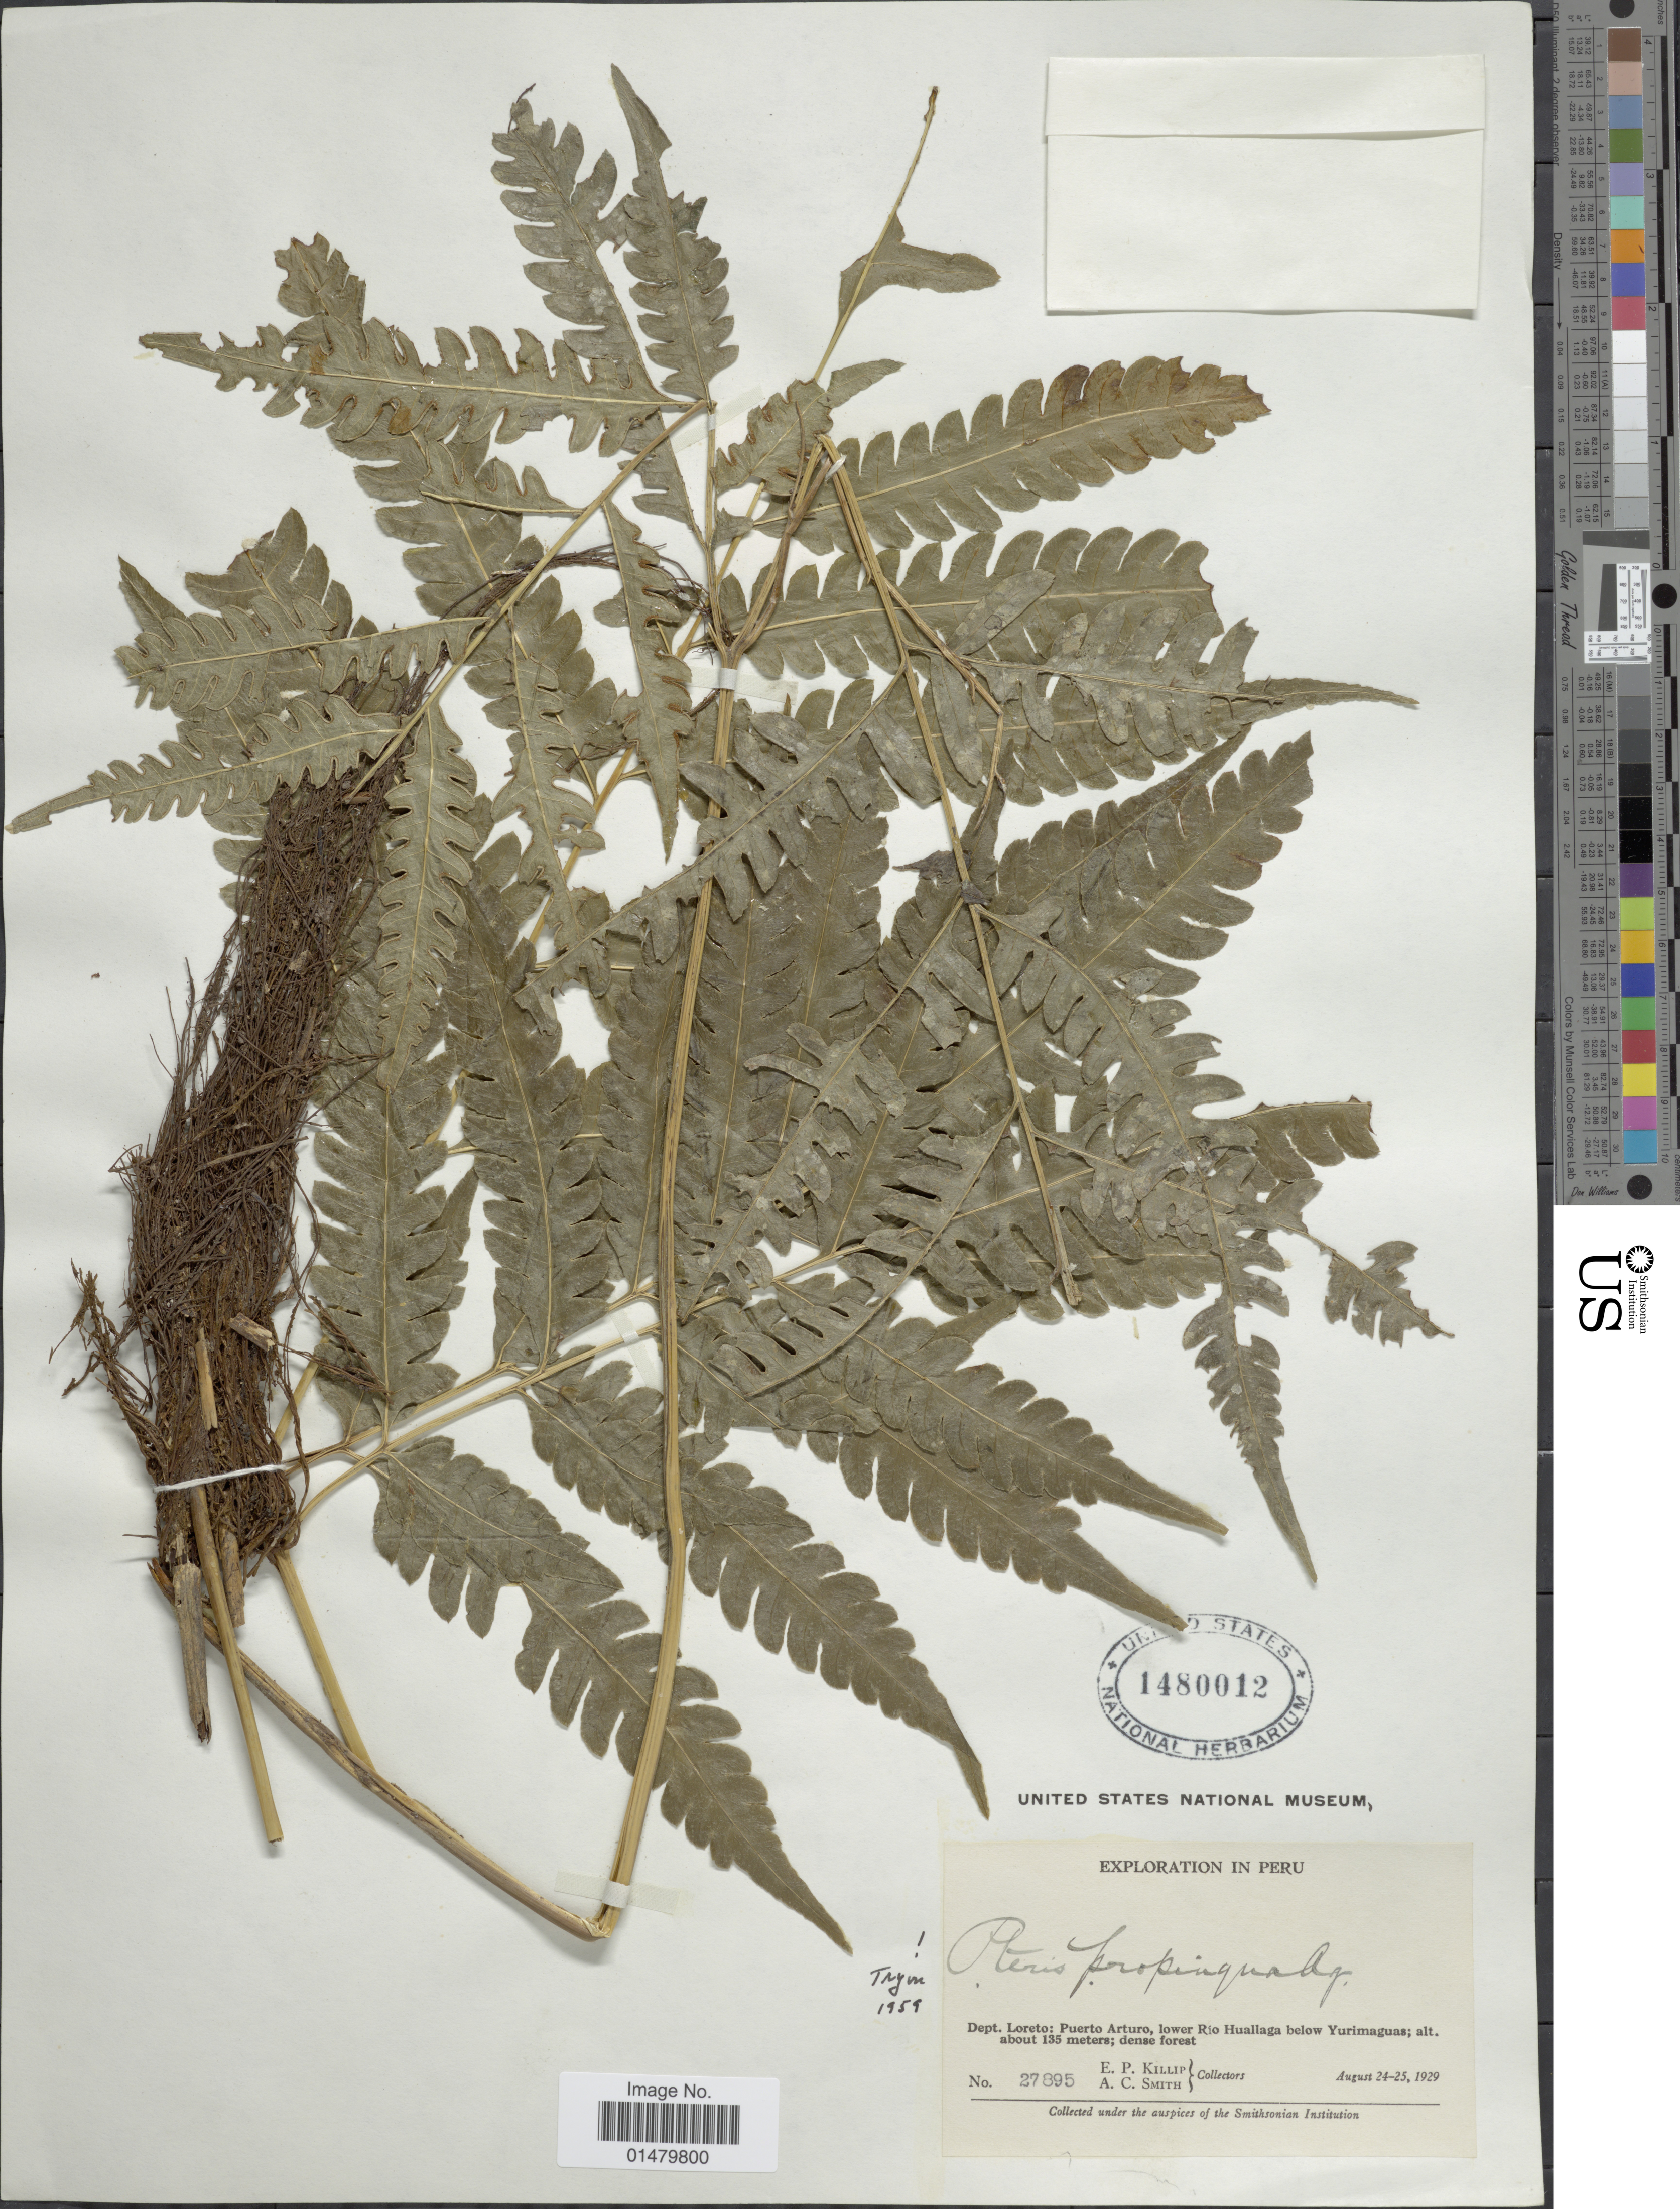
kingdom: Plantae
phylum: Tracheophyta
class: Polypodiopsida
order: Polypodiales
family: Pteridaceae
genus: Pteris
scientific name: Pteris propinqua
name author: J. Agardh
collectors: E. P. Killip & A. C. Smith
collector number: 27895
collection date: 1929-08-24/1929-08-25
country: Peru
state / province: Loreto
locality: Dept. Loreto: Puerto Arturo, lower Rio Huallaga below Yurimaguas.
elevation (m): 135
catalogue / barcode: US 1480012